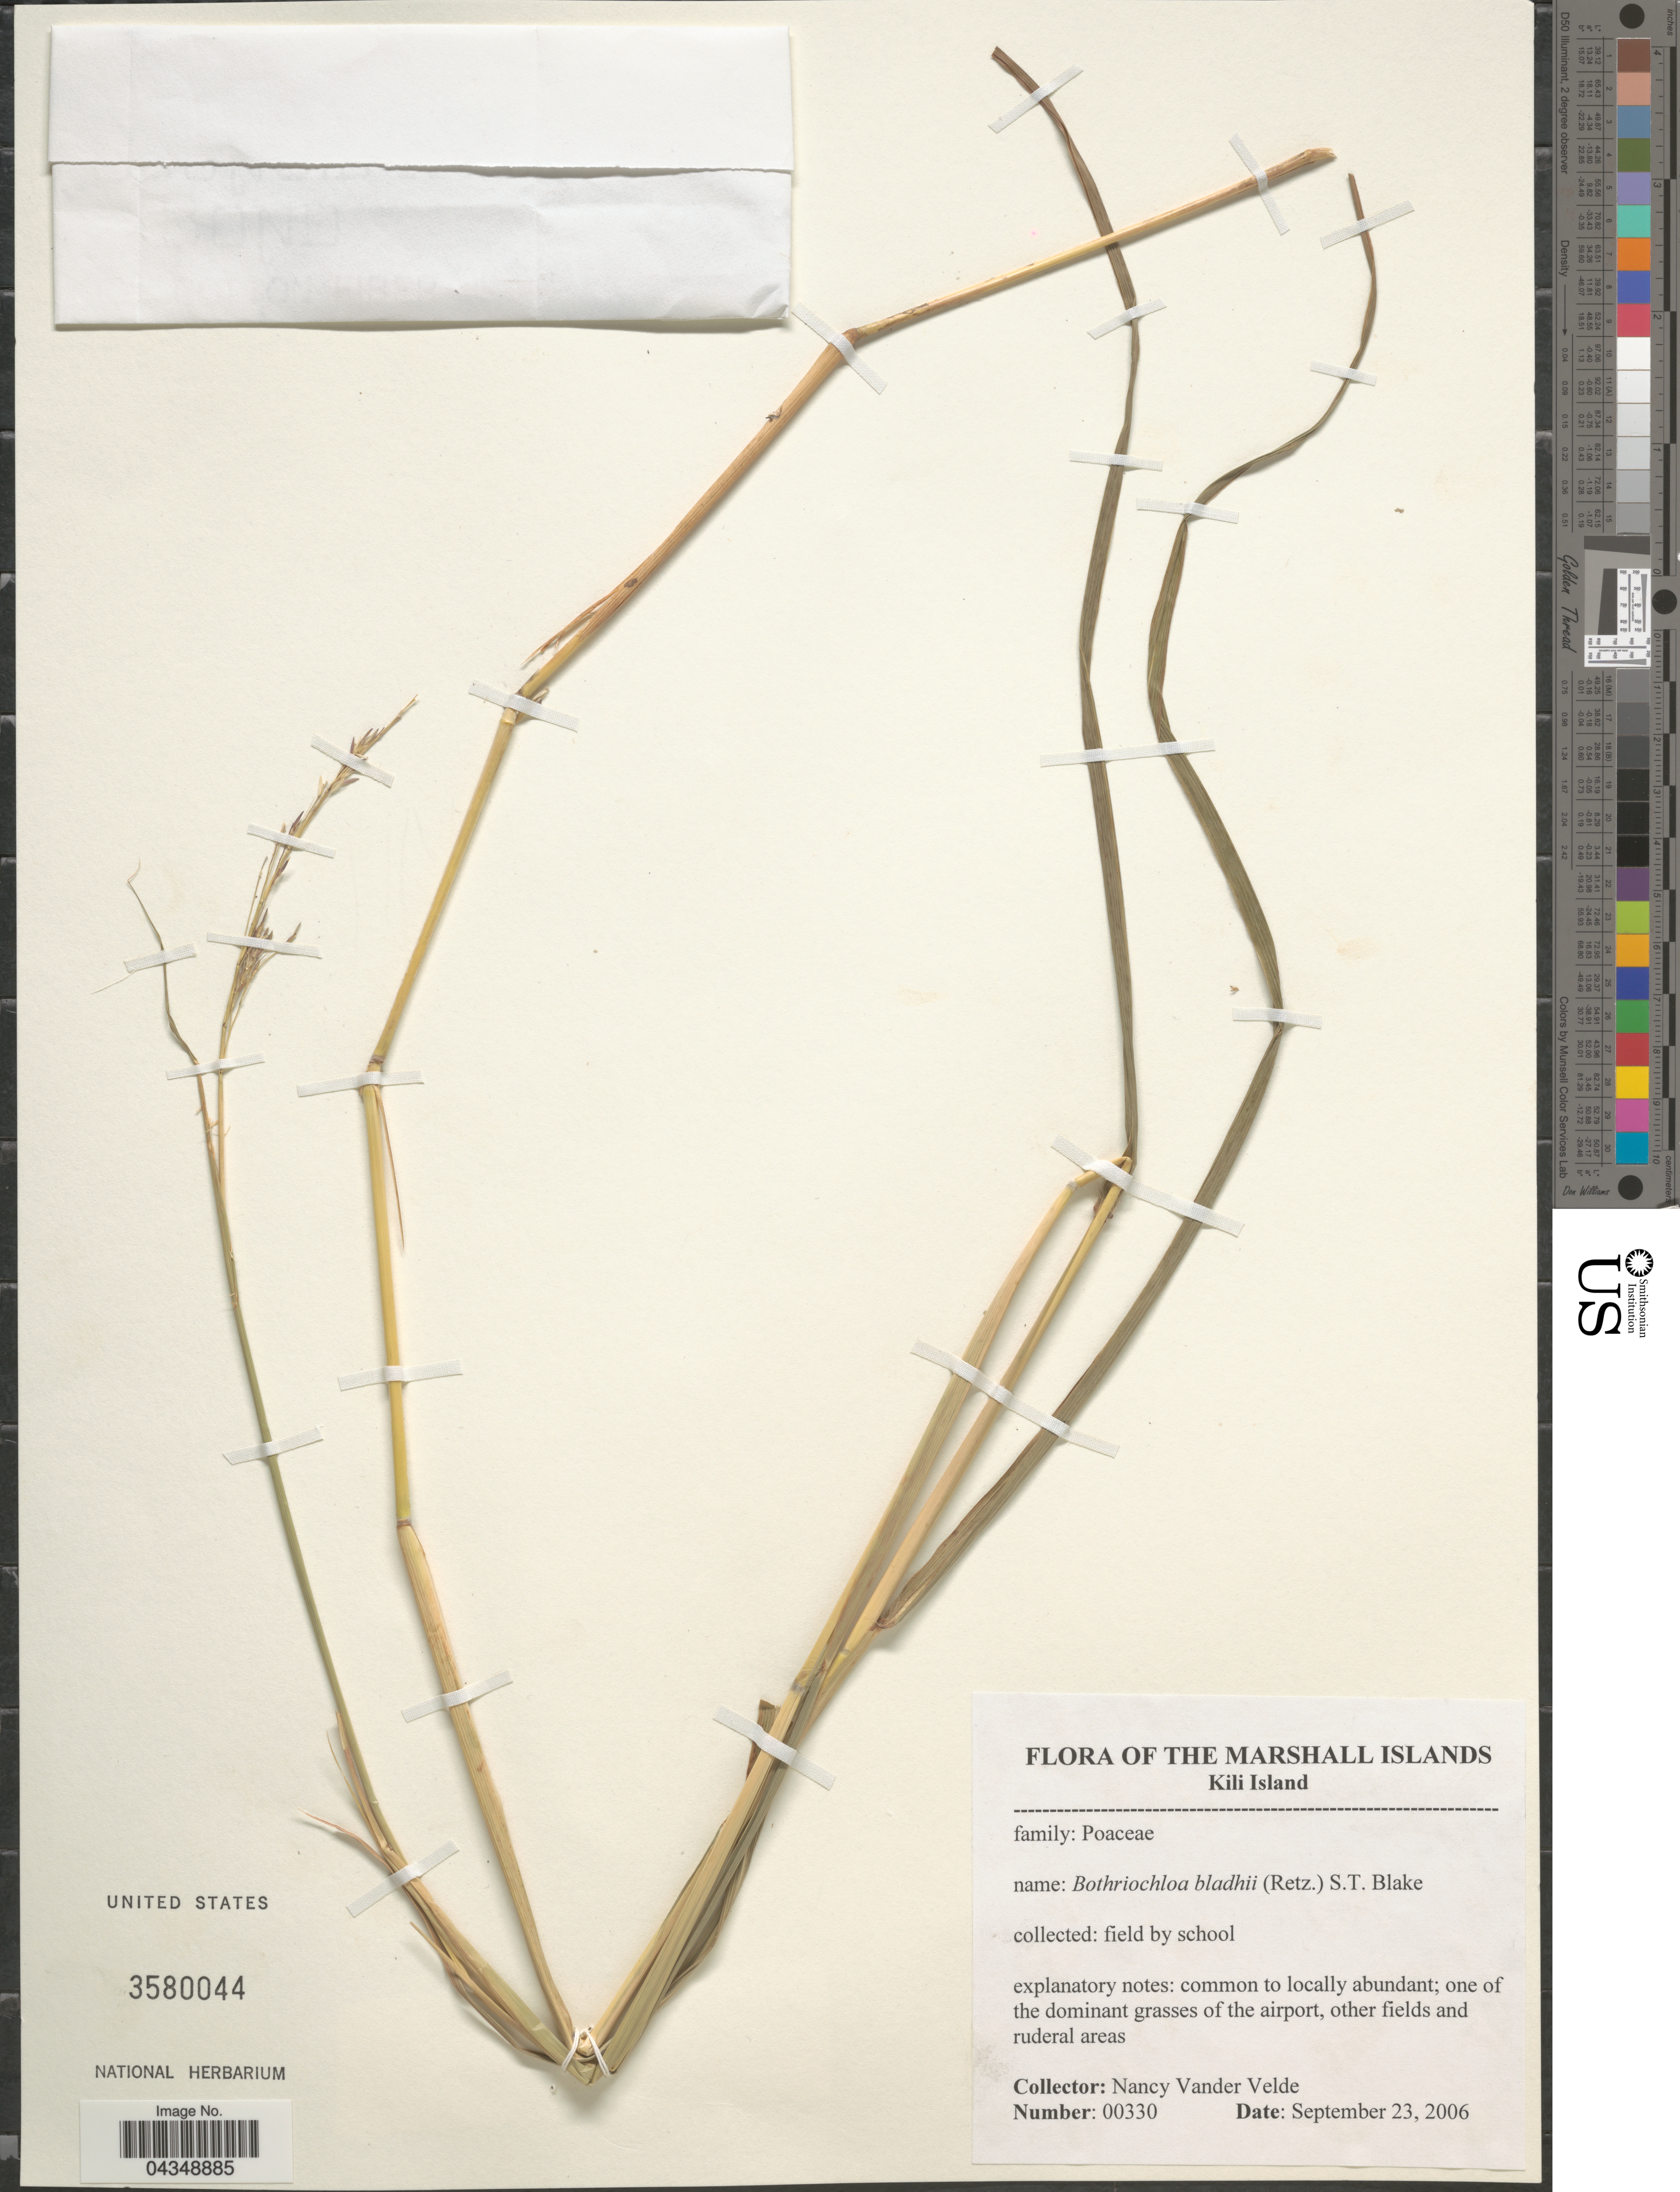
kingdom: Plantae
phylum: Tracheophyta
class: Liliopsida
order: Poales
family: Poaceae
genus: Bothriochloa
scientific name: Bothriochloa bladhii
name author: (Retz.) S.T. Blake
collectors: N. Vander Velde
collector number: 00330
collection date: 2006-09-23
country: Marshall Islands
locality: Kili Island. Field by school.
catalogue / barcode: US 3580044